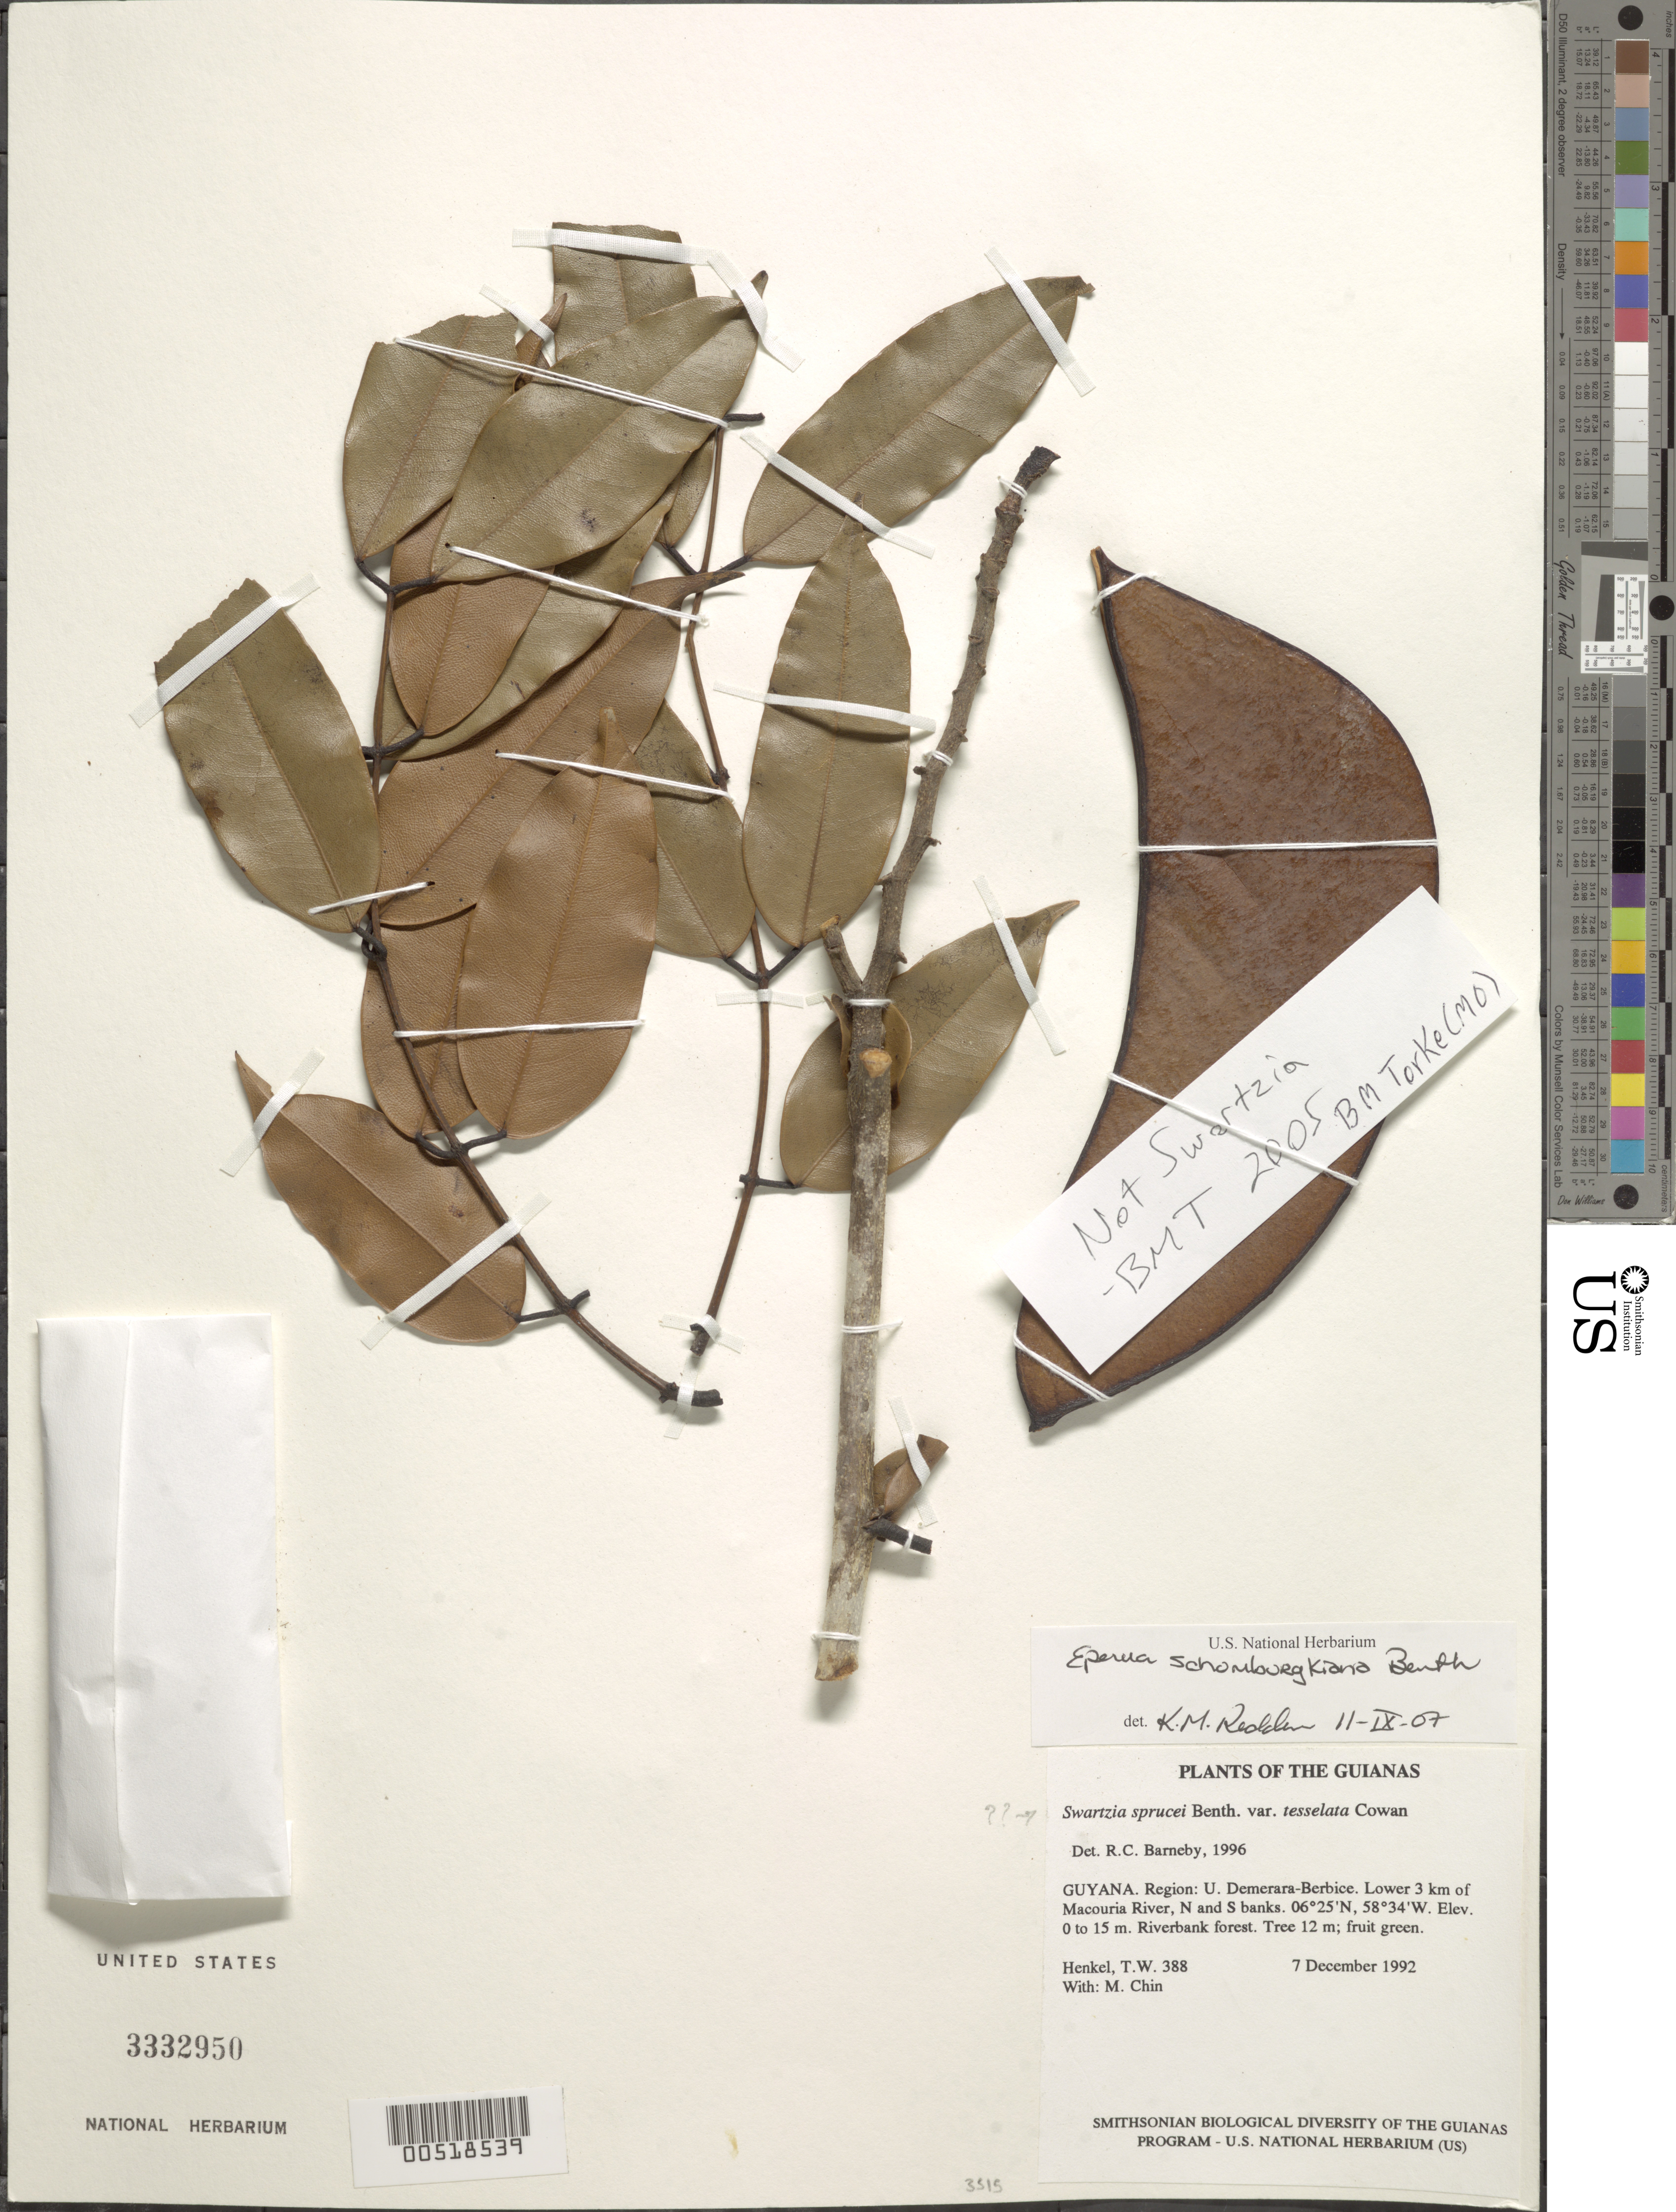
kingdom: Plantae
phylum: Tracheophyta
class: Magnoliopsida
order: Fabales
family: Fabaceae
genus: Eperua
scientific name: Eperua schomburgkiana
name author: Benth.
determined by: Redden, K. M.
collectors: T. Henkel & M. Chin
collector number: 388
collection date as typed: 7 December 1992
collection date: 1992-12-07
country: Guyana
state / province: U. Demerara-Berbice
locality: Lower 3 km of Macouria River, N and S banks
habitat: Riverbank forest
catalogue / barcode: US 3332950